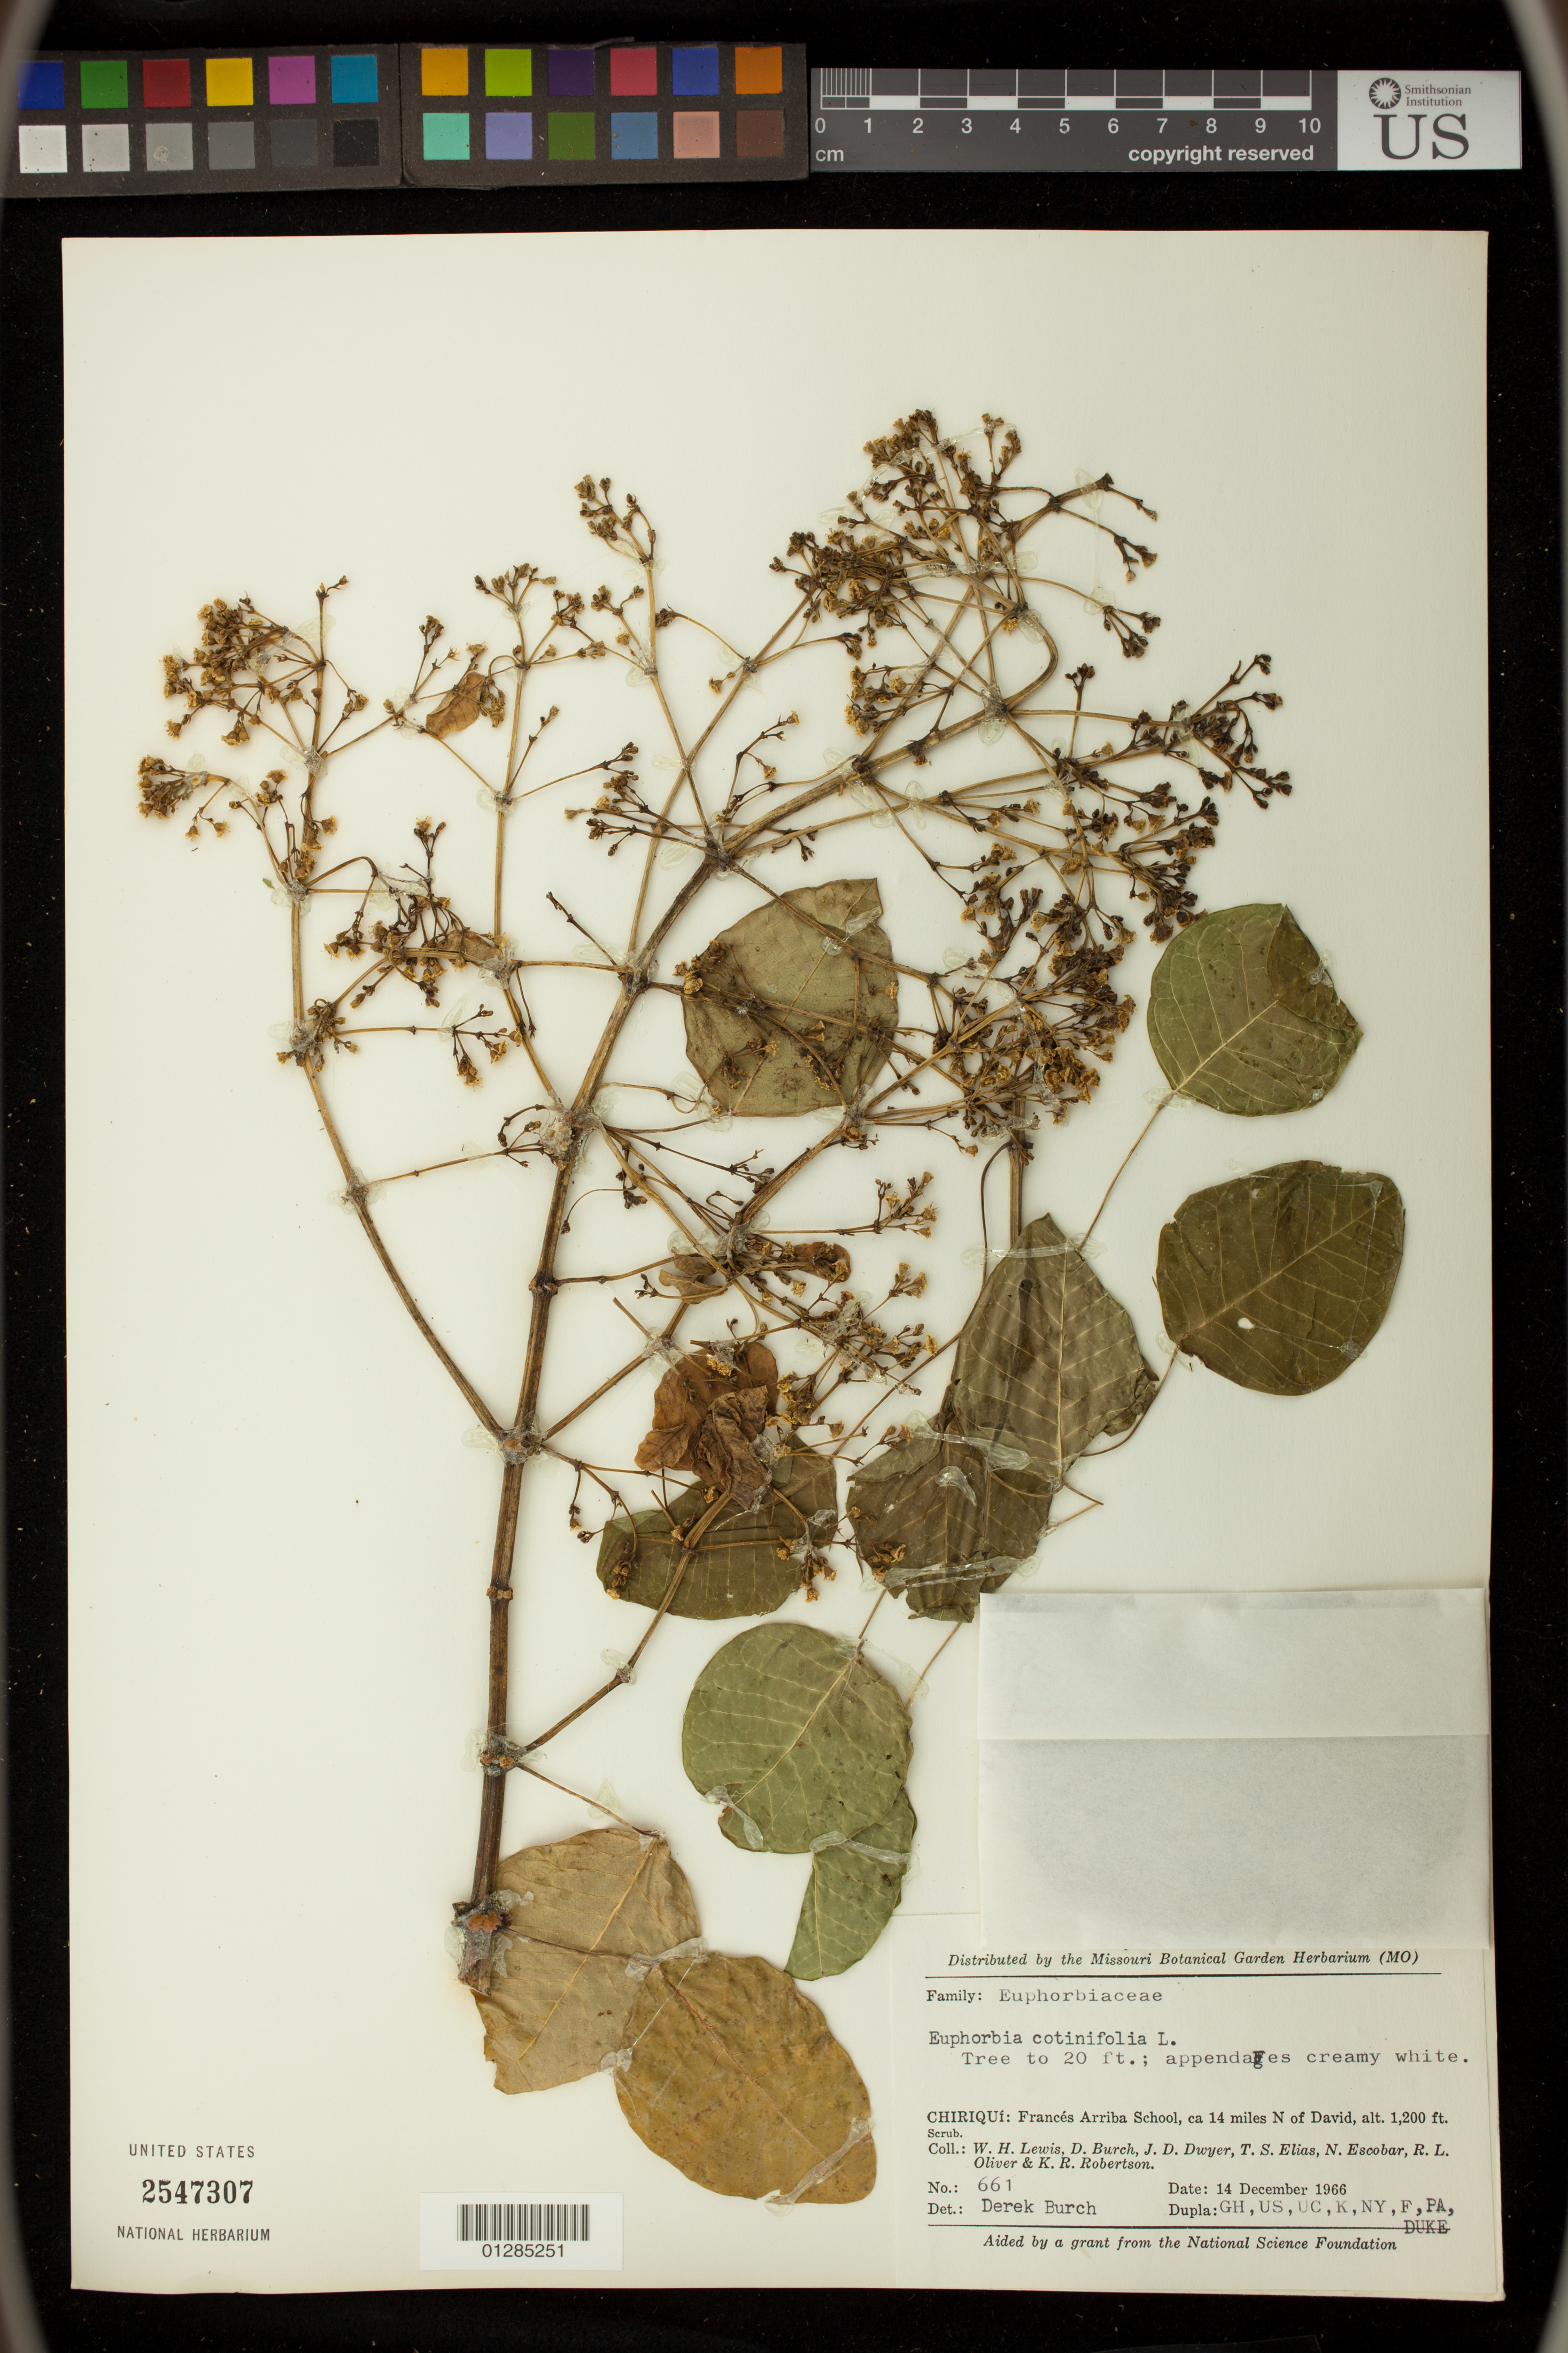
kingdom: Plantae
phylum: Tracheophyta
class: Magnoliopsida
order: Malpighiales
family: Euphorbiaceae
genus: Euphorbia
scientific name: Euphorbia cotinifolia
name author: L.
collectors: D. Burch, W. H. Lewis, J. D. Dwyer, T. S. Elias, N. Escobar, R. L. Oliver & K. R. Robertson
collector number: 661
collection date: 1966-12-14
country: Panama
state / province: Chiriqui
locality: Frances Arriba School, ca 14 miles N of David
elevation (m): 366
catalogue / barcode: US 2547307